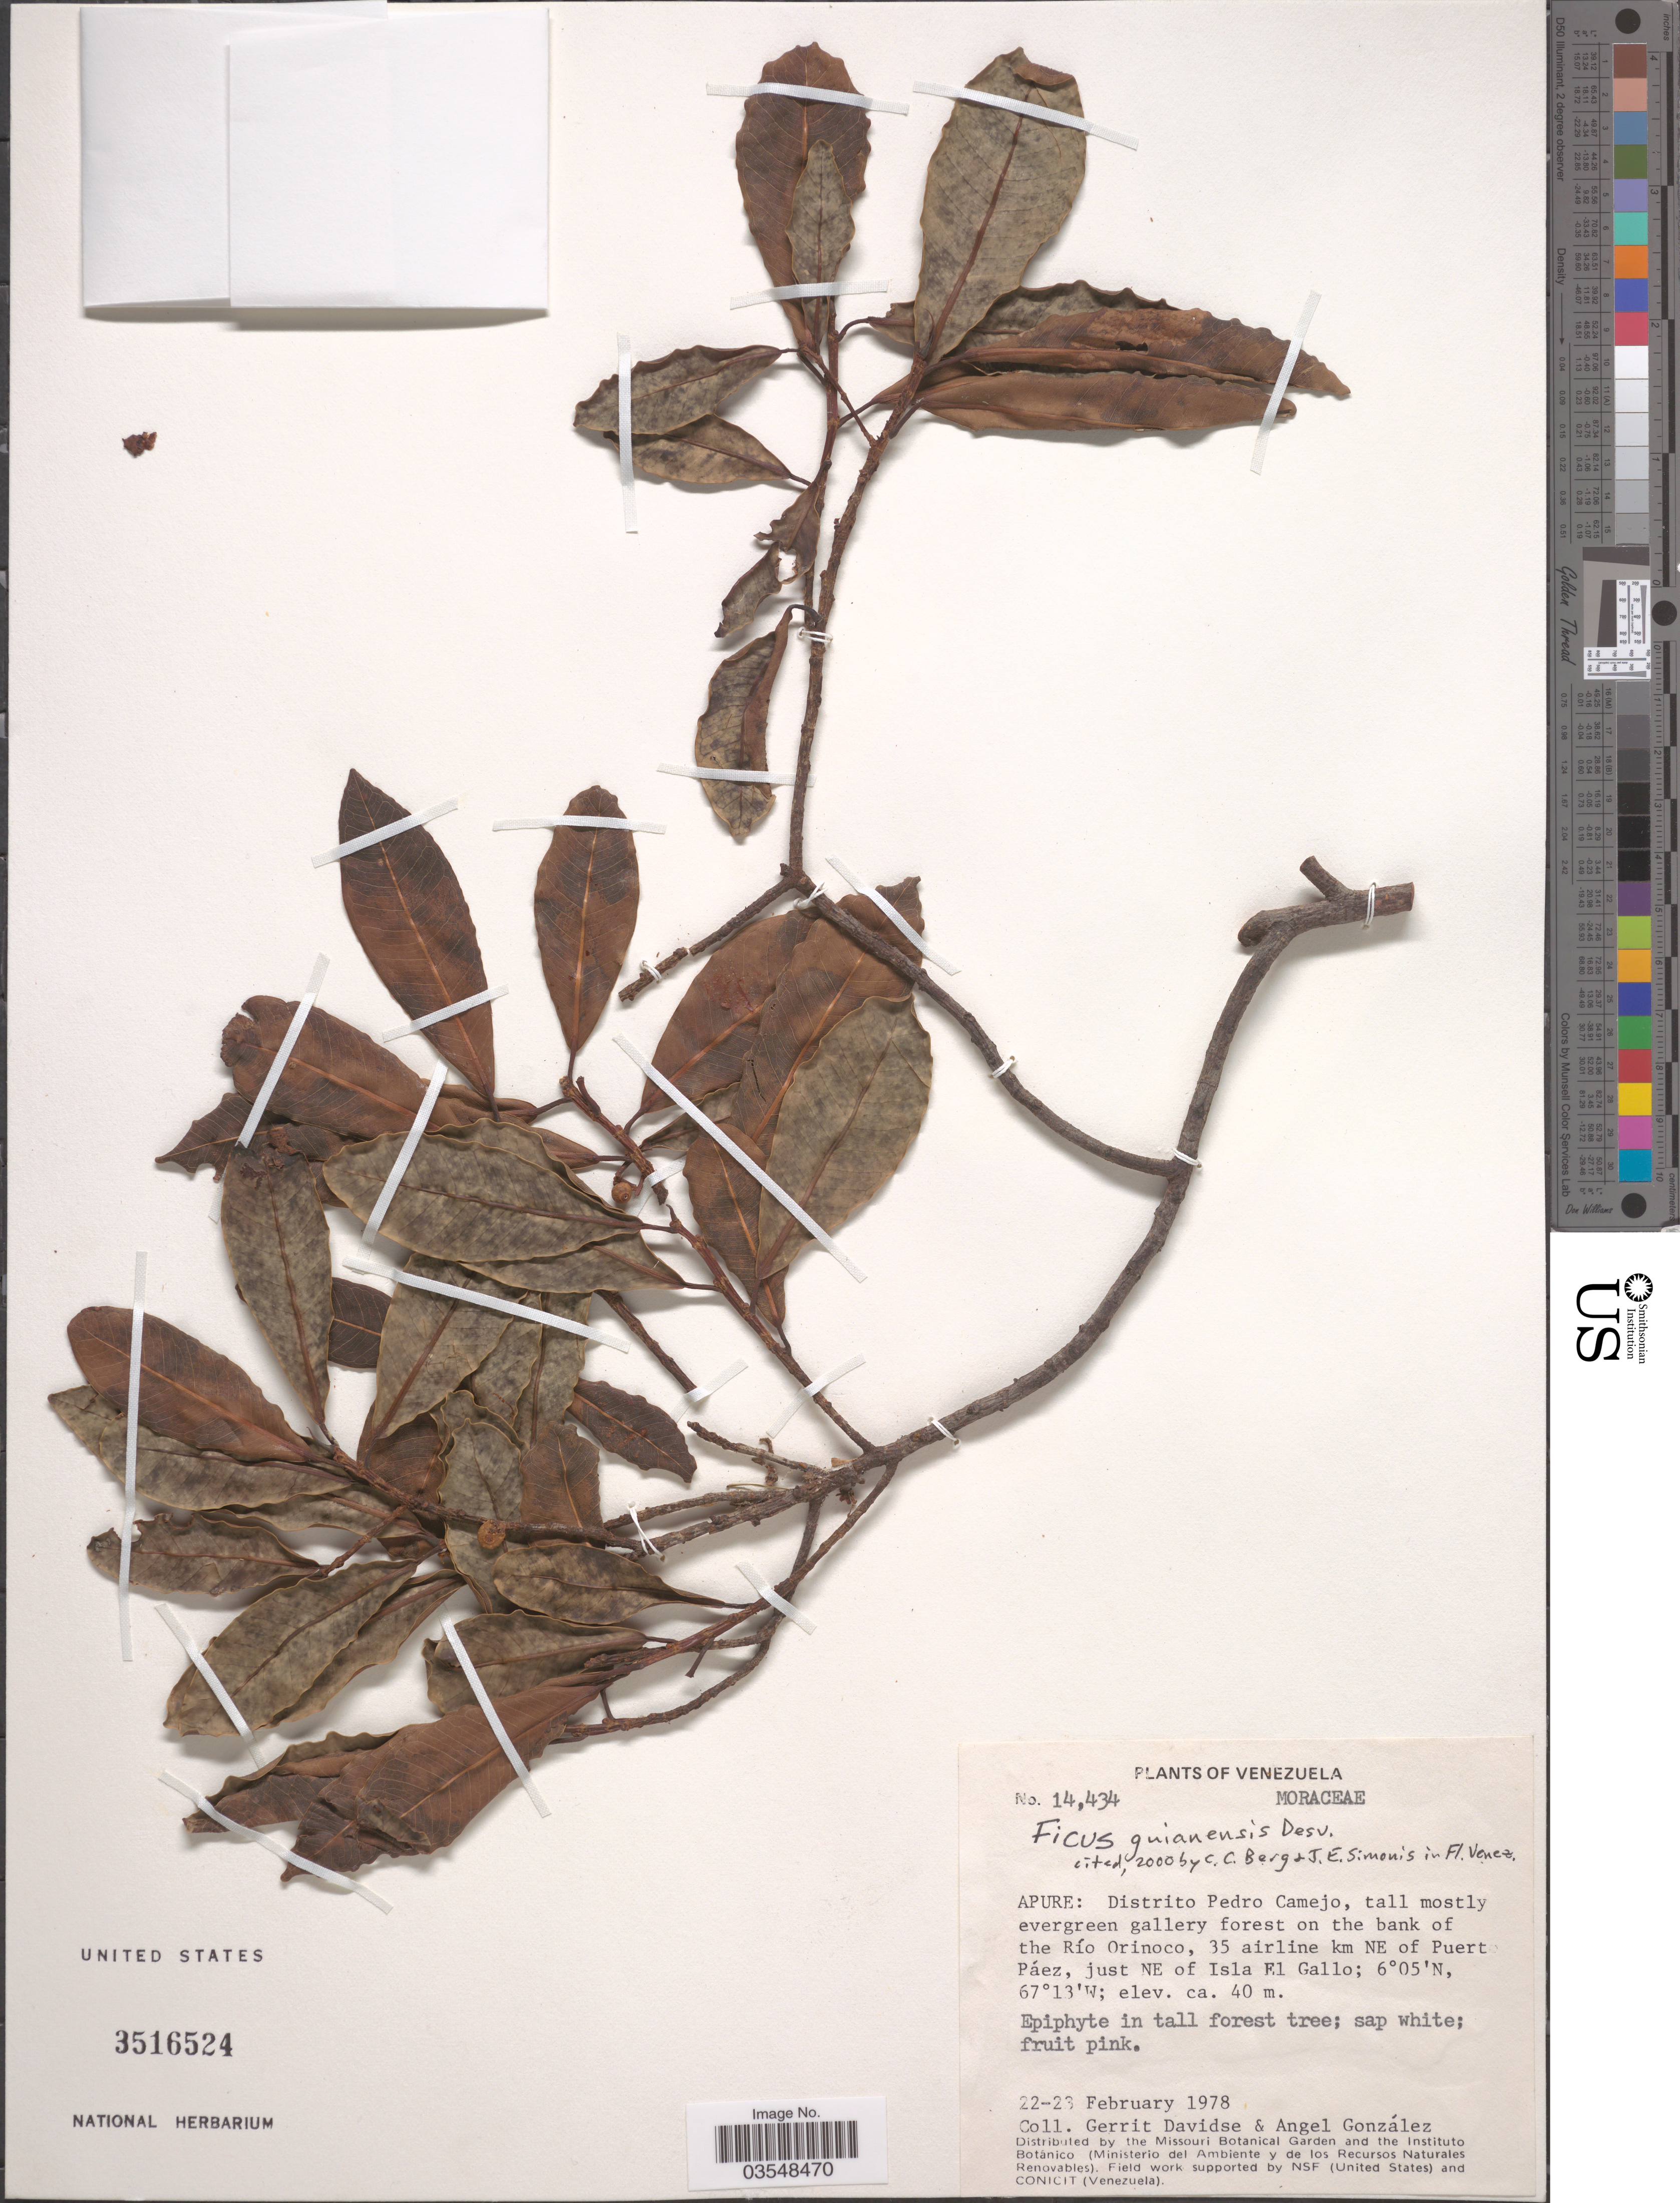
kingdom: Plantae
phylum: Tracheophyta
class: Magnoliopsida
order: Rosales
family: Moraceae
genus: Ficus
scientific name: Ficus guianensis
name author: Desv. ex Ham.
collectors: G. Davidse & A. C. González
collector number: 14434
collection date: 1978-02-22/1978-02-23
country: Venezuela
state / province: Apure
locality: Distrito Pedro Camejo, tall mostly evergreen gallery forest on the bank of the Río Orinoco, 35 airline km NE of Puerto Páez, just NE of Isla El Gallo.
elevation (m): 40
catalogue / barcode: US 3516524